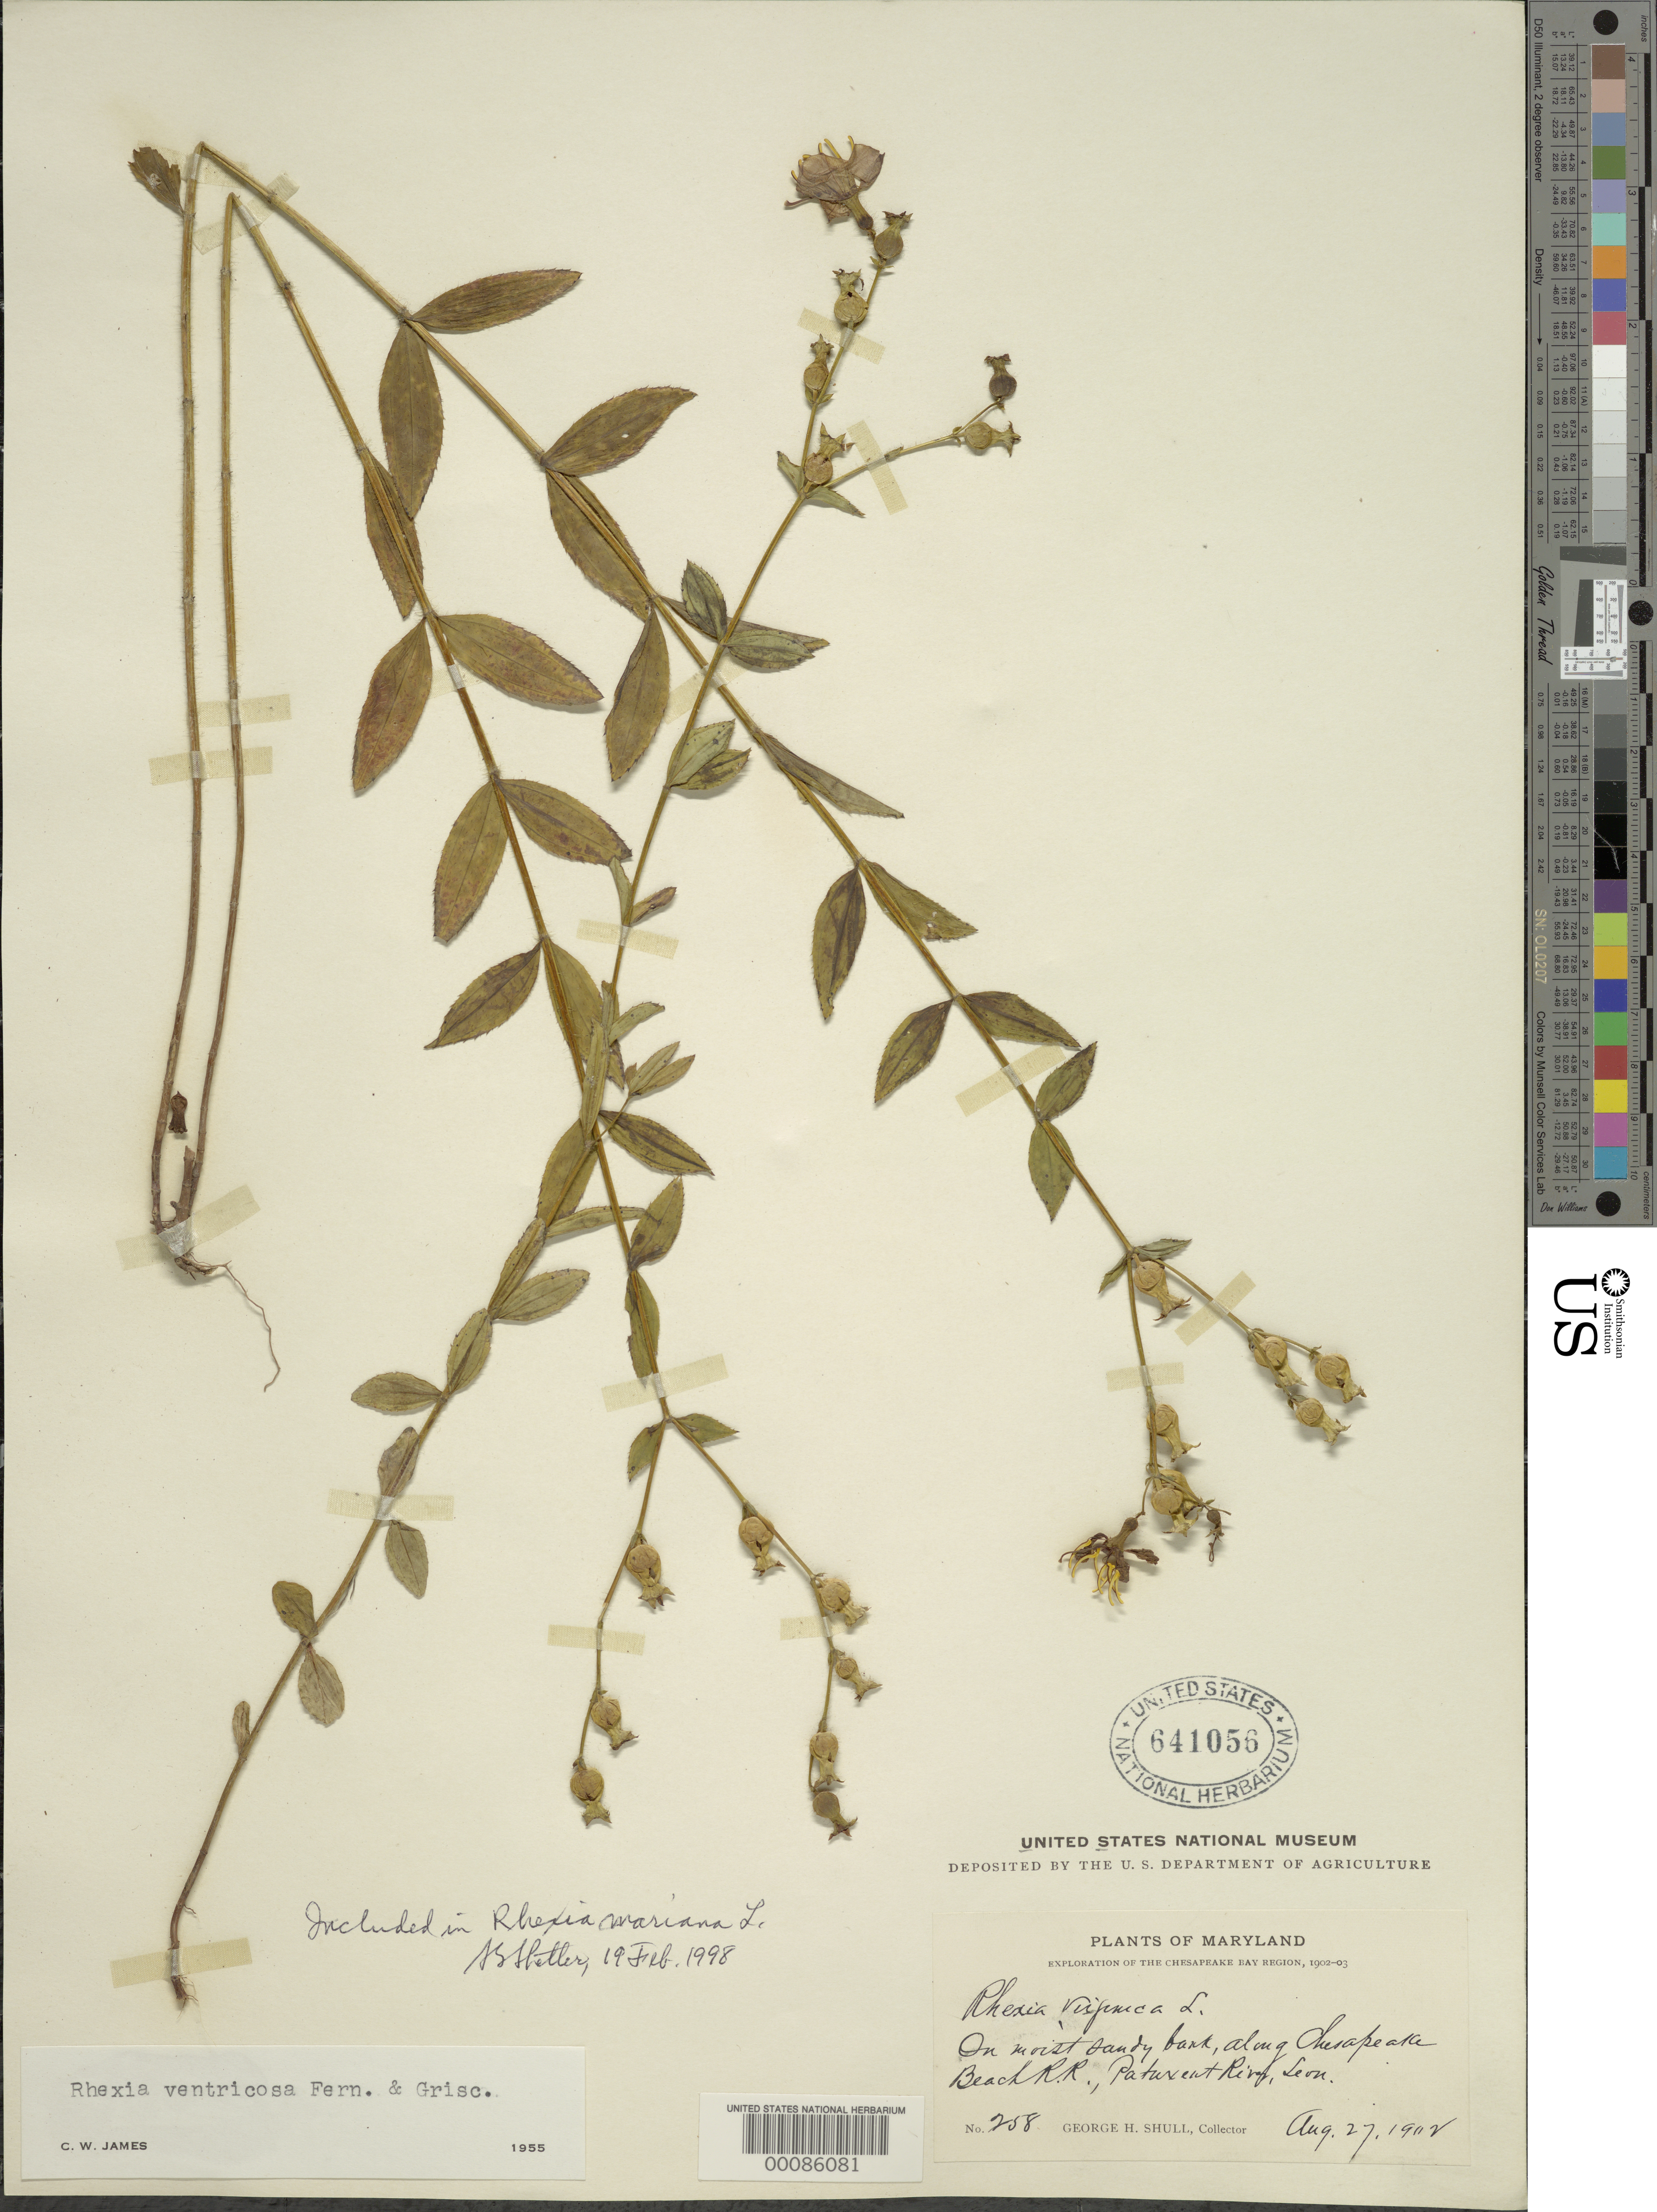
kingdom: Plantae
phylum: Tracheophyta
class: Magnoliopsida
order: Myrtales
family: Melastomataceae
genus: Rhexia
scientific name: Rhexia mariana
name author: L.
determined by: Shetler, Stanwyn G., (US), NMNH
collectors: G. H. Shull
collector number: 258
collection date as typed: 27 Aug 1902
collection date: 1902-08-27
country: United States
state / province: Maryland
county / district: Prince George's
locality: Chesapeake Beach R.r., Patuxent River, Leon.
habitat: On moist sandy bank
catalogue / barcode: US 641056